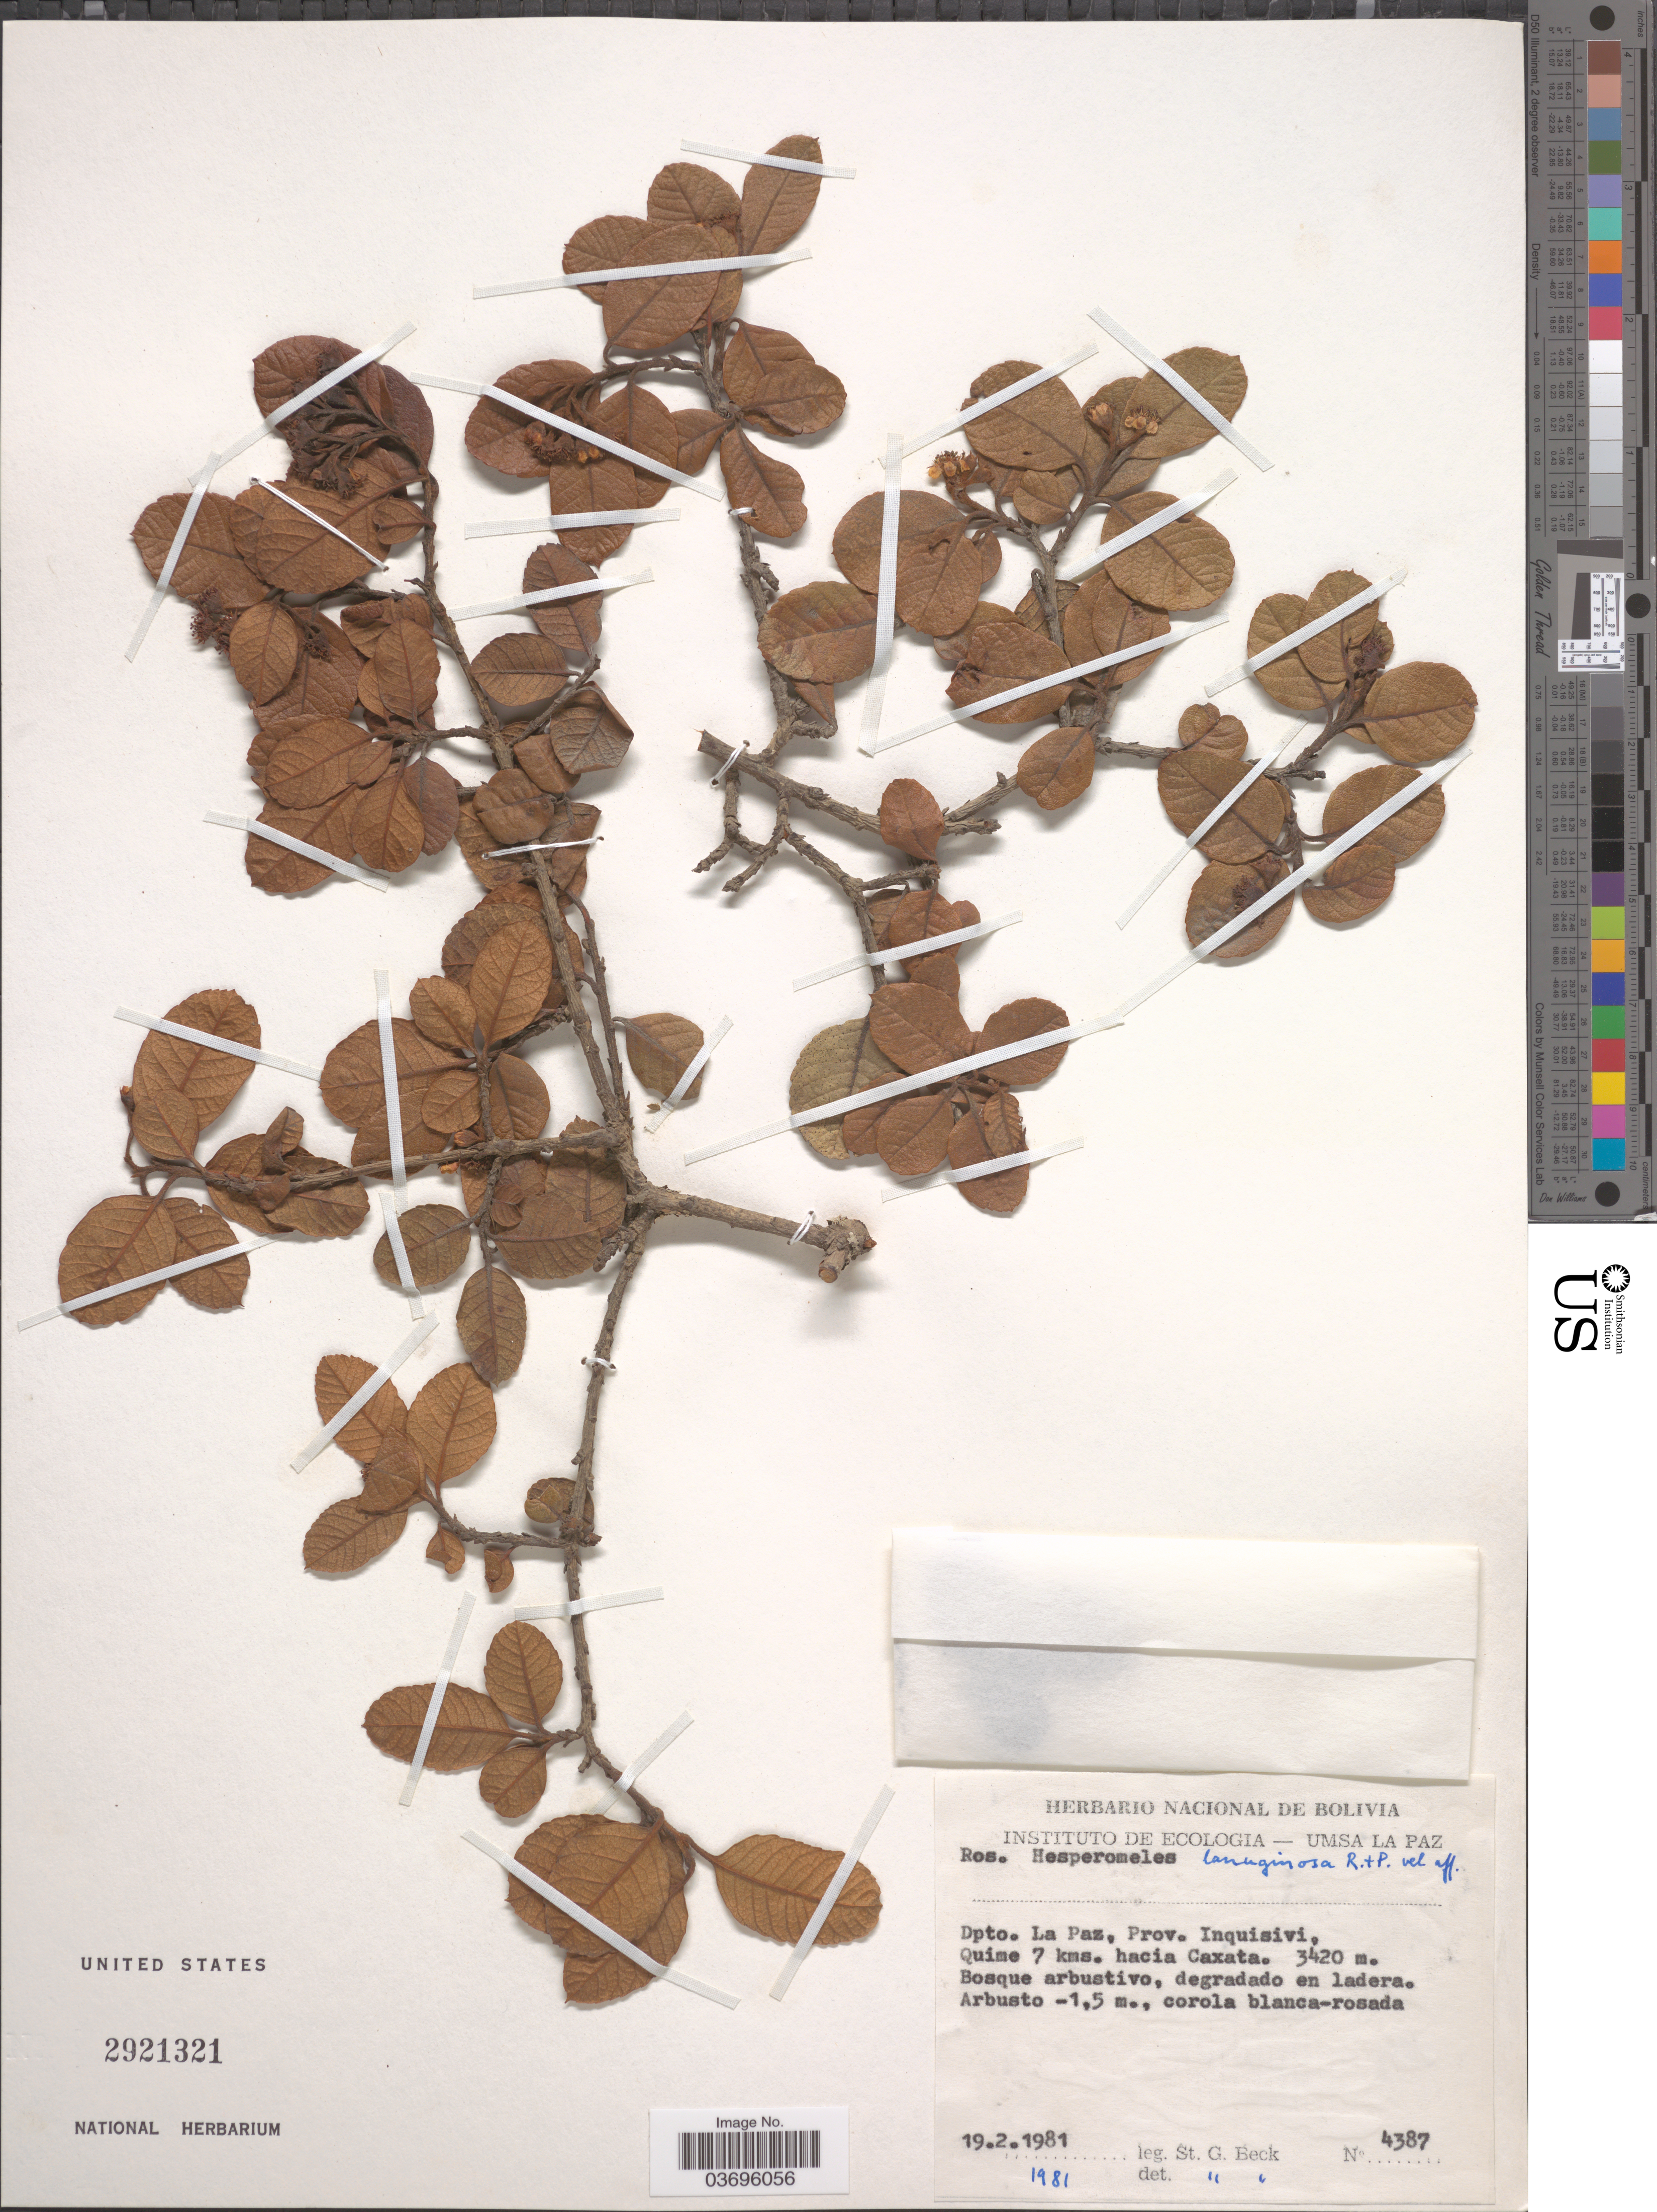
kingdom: Plantae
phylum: Tracheophyta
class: Magnoliopsida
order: Rosales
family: Rosaceae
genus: Hesperomeles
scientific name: Hesperomeles ferruginea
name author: (Juss. ex Pers.) Benth.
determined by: Liesner, R. L.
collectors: S. G. Beck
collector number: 4387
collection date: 1981-02-19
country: Bolivia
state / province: La Paz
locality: Dpto. La Paz, Prov. Inquisivi, Quime 7 kms. hacia Caxata.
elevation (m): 3420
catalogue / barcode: US 2921321